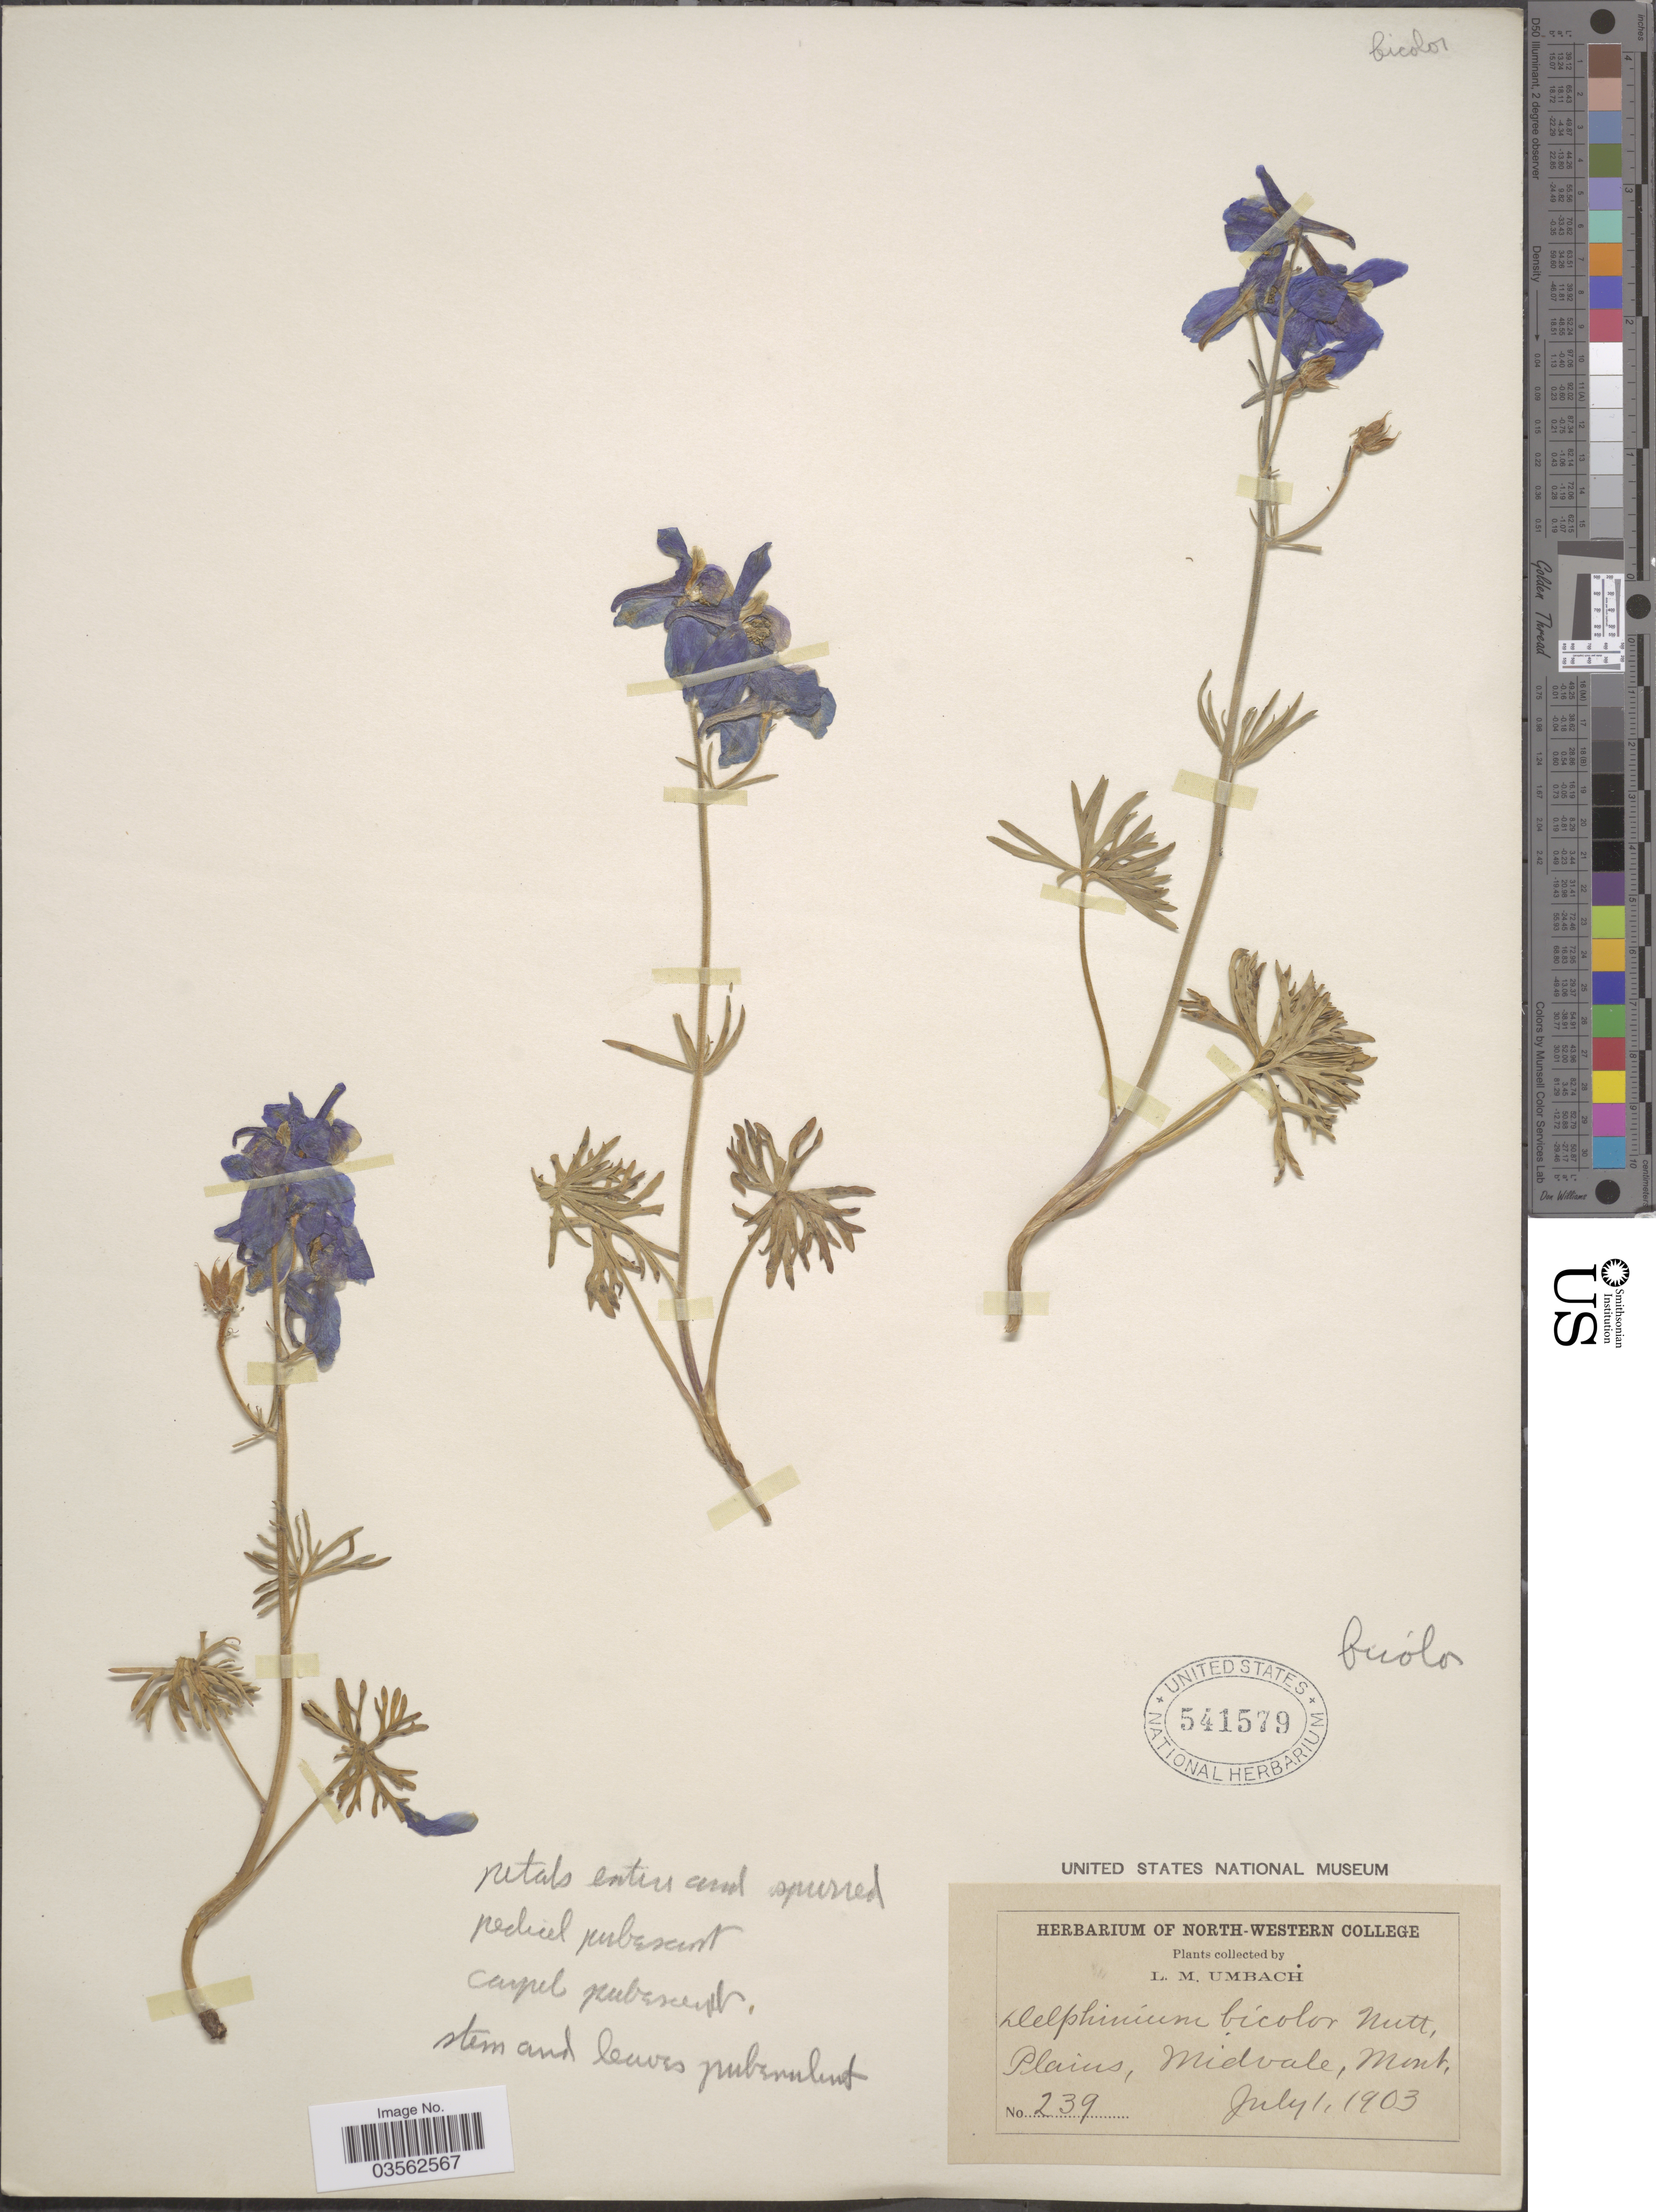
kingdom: Plantae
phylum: Tracheophyta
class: Magnoliopsida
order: Ranunculales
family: Ranunculaceae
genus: Delphinium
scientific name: Delphinium bicolor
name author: Nutt.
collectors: L. M. Umbach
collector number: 239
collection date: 1903-07-01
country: United States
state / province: Montana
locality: Plains, Midvale.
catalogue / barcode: US 541579